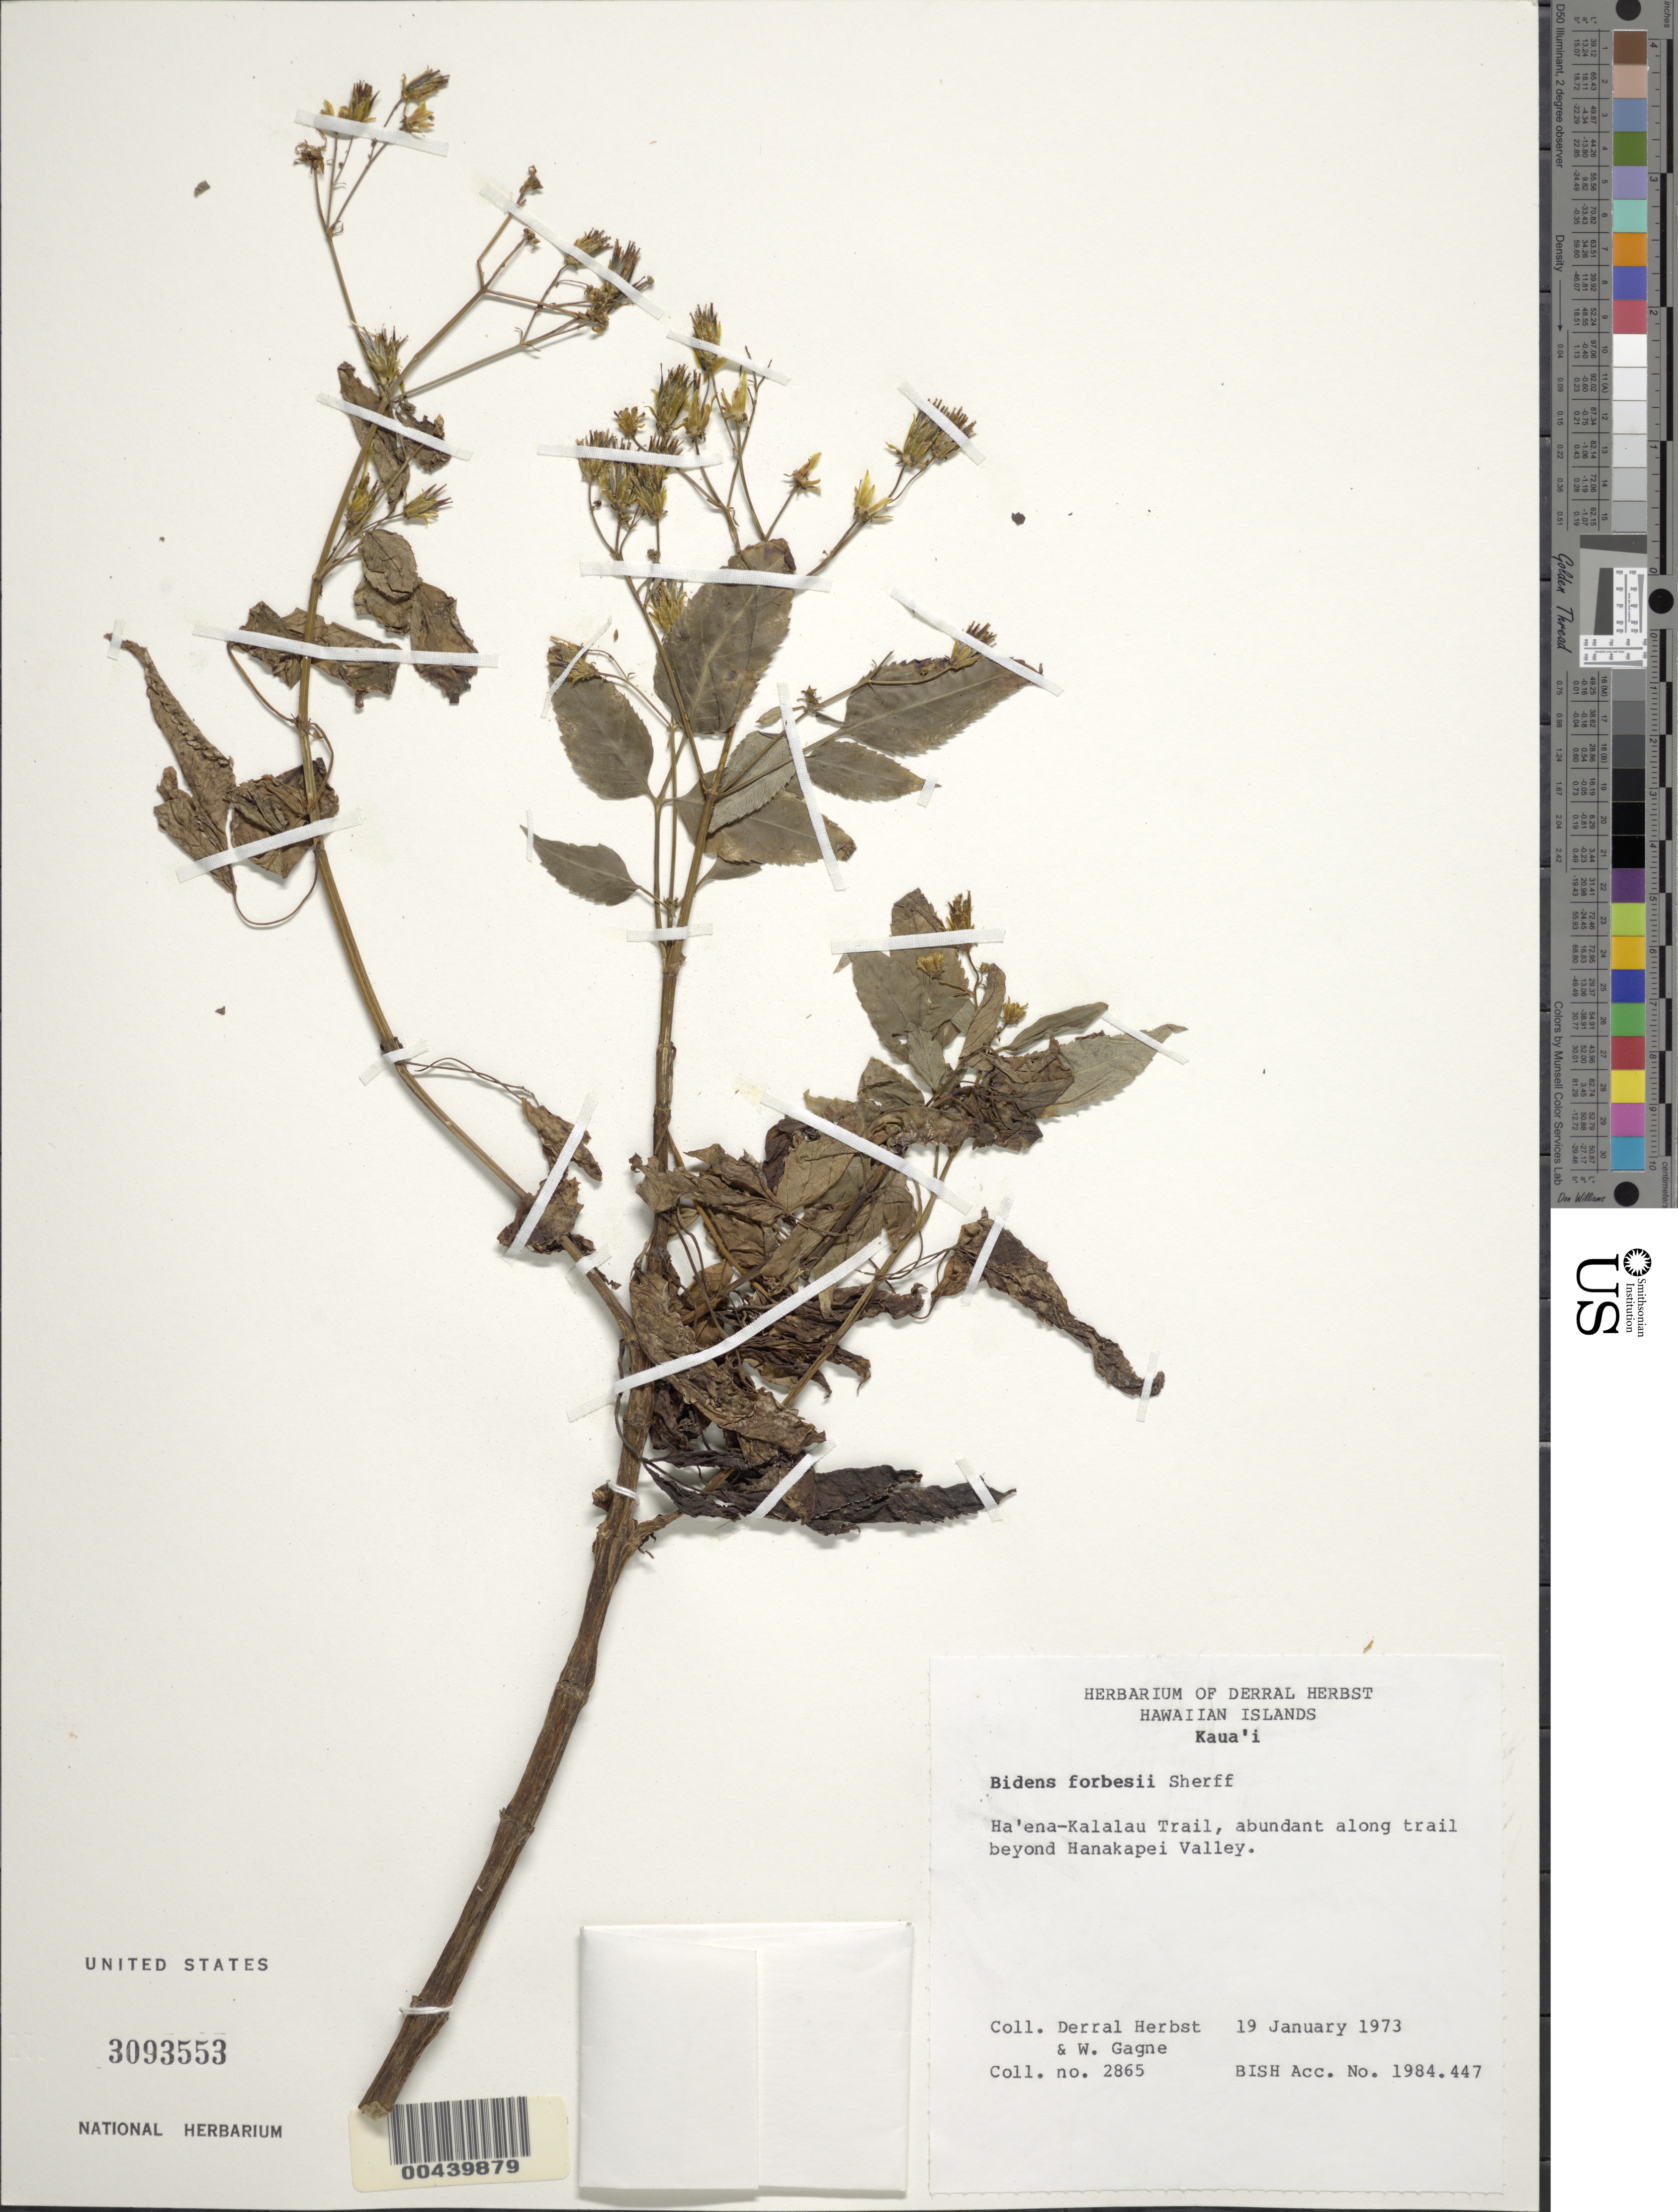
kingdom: Plantae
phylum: Tracheophyta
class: Magnoliopsida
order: Asterales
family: Asteraceae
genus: Bidens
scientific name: Bidens forbesii subsp. forbesii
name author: Sherff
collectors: D. R. Herbst & W. Gagne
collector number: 2865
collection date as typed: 19 Jan 1973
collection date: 1973-01-19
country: United States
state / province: Hawaii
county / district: Kauai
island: Kaua'i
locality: Ha'ena-Kalalau Trail, abundant along trail beyond Hanakapei Valley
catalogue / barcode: US 3093553